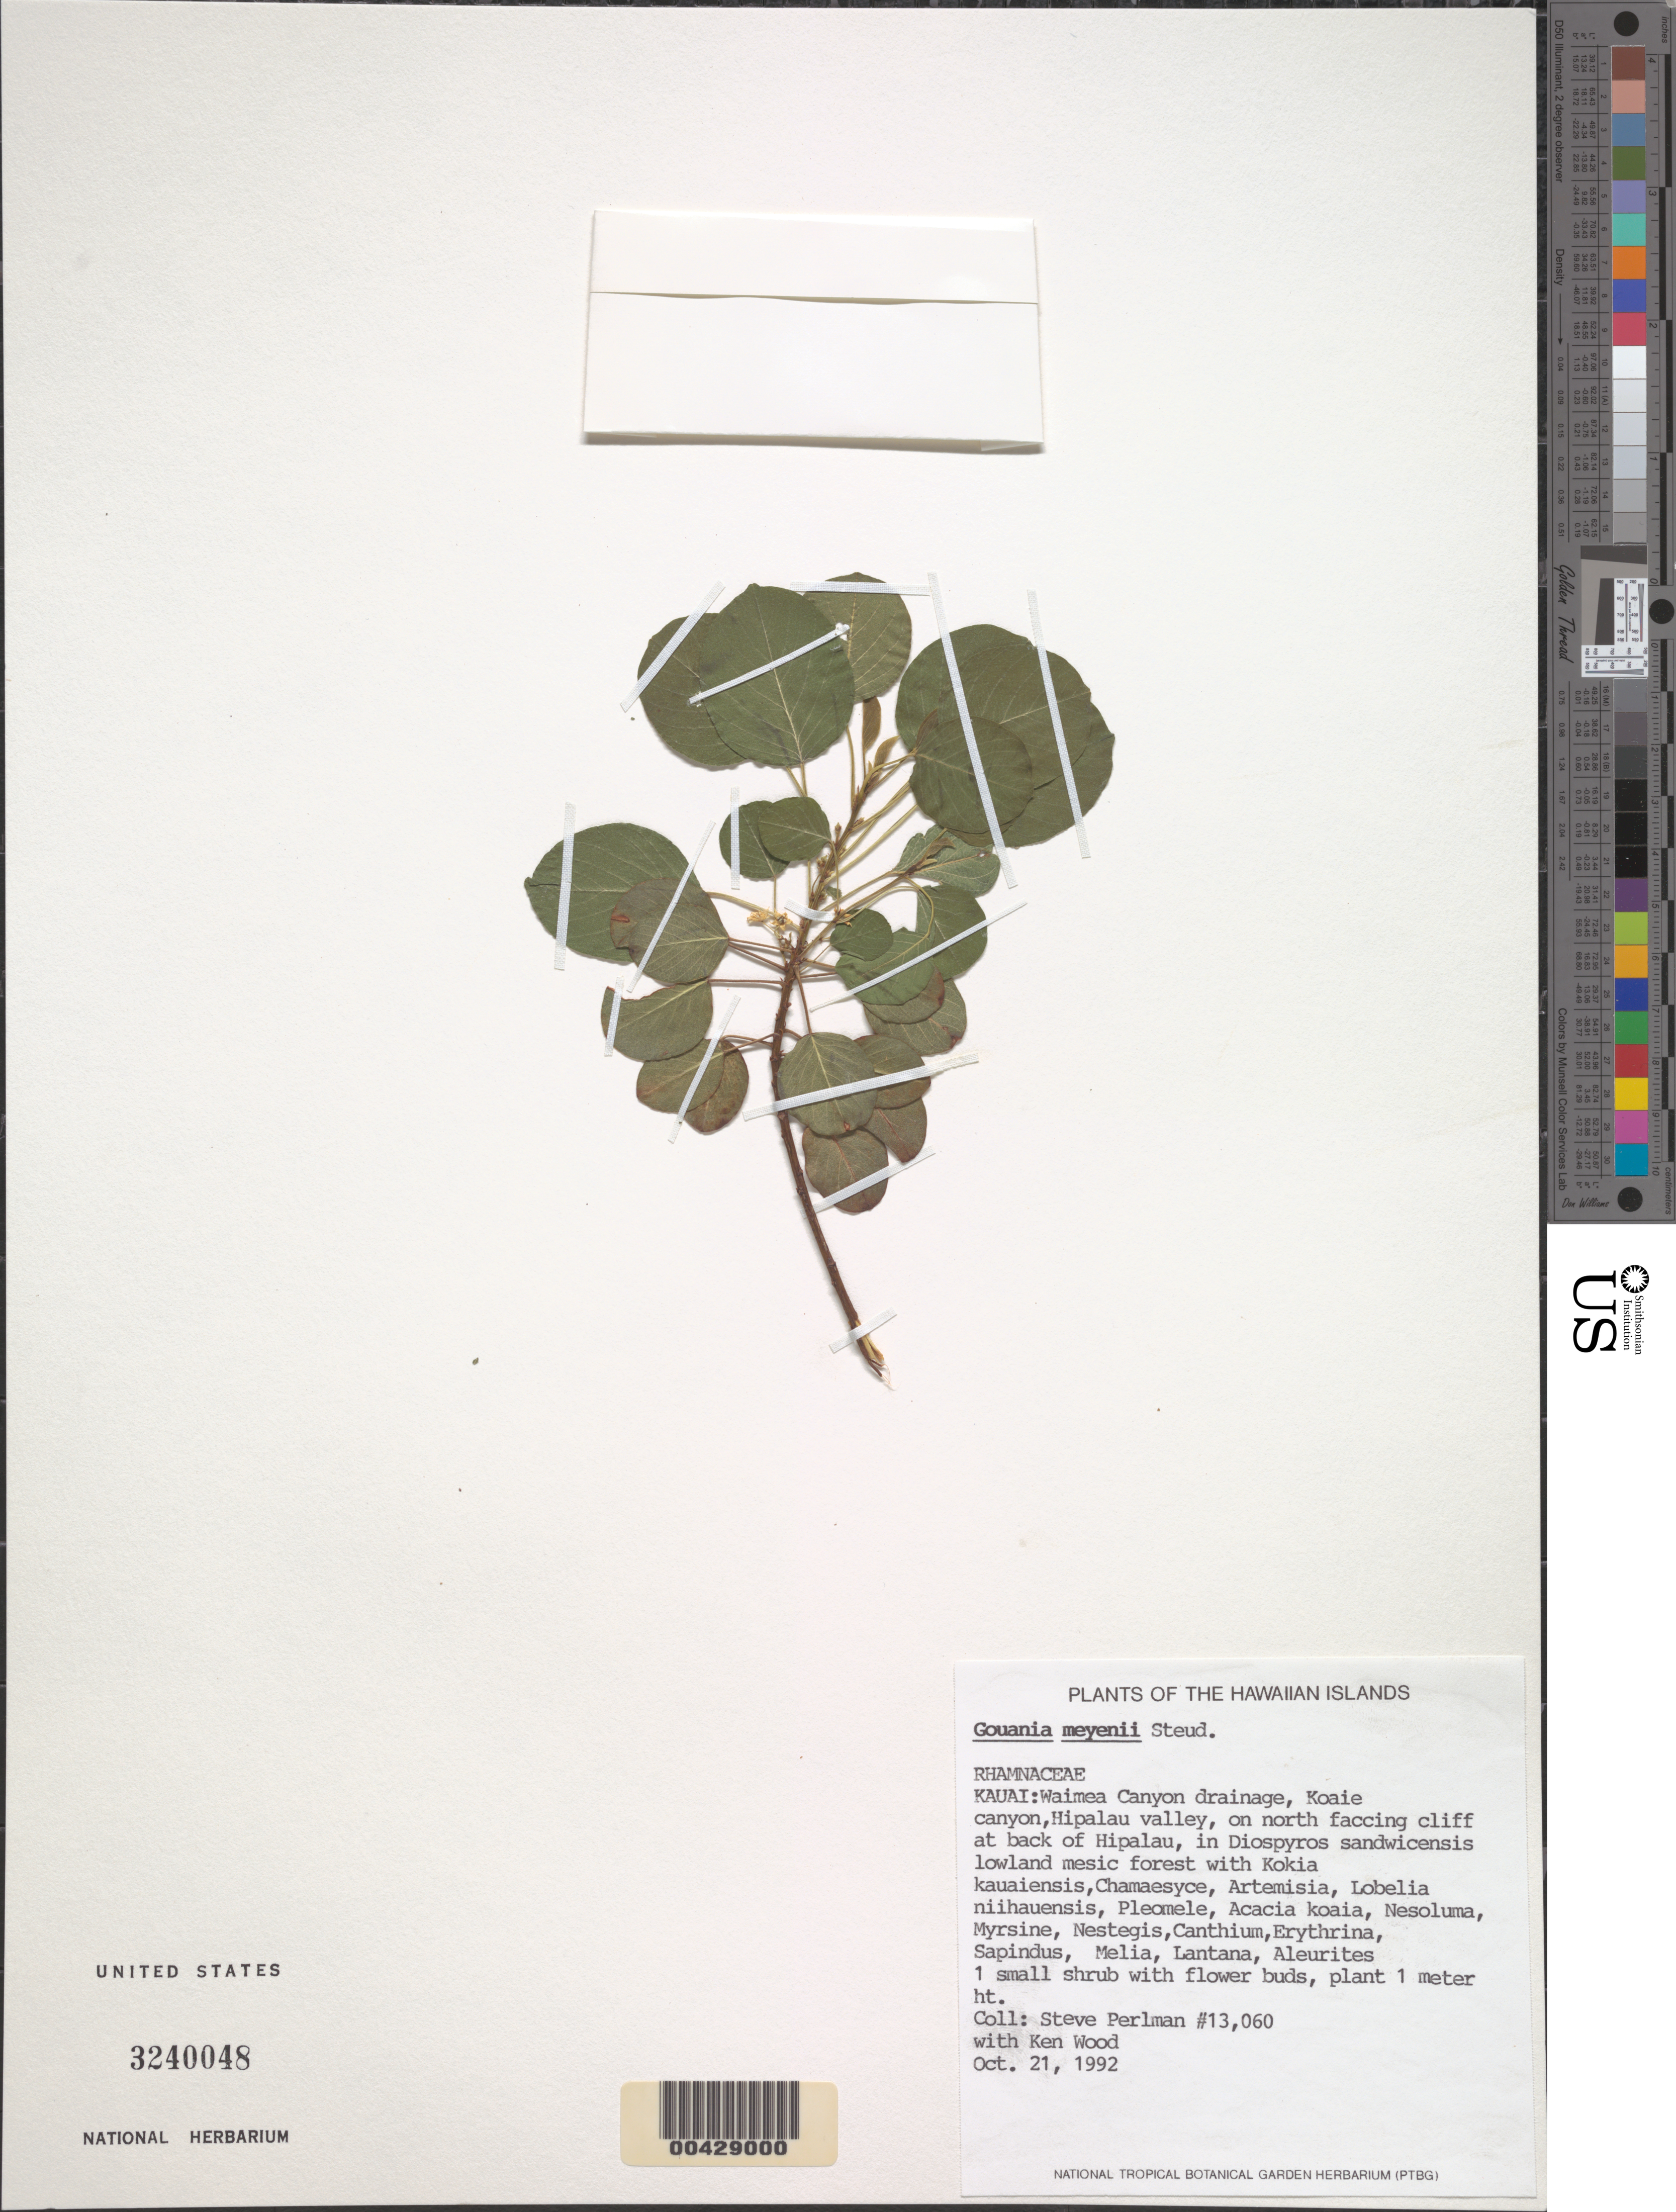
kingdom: Plantae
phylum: Tracheophyta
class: Magnoliopsida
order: Rosales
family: Rhamnaceae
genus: Gouania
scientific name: Gouania meyenii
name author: Steud.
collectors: S. P. Perlman & K. Wood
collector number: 13060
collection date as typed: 21 Oct 1992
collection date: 1992-10-21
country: United States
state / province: Hawaii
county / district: Kauai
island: Kaua'i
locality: Waimea Canyon Drainage, Koaie Canyon, Hipalau Valley, on north facing cliff at back of Hipalau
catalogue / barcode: US 3240048